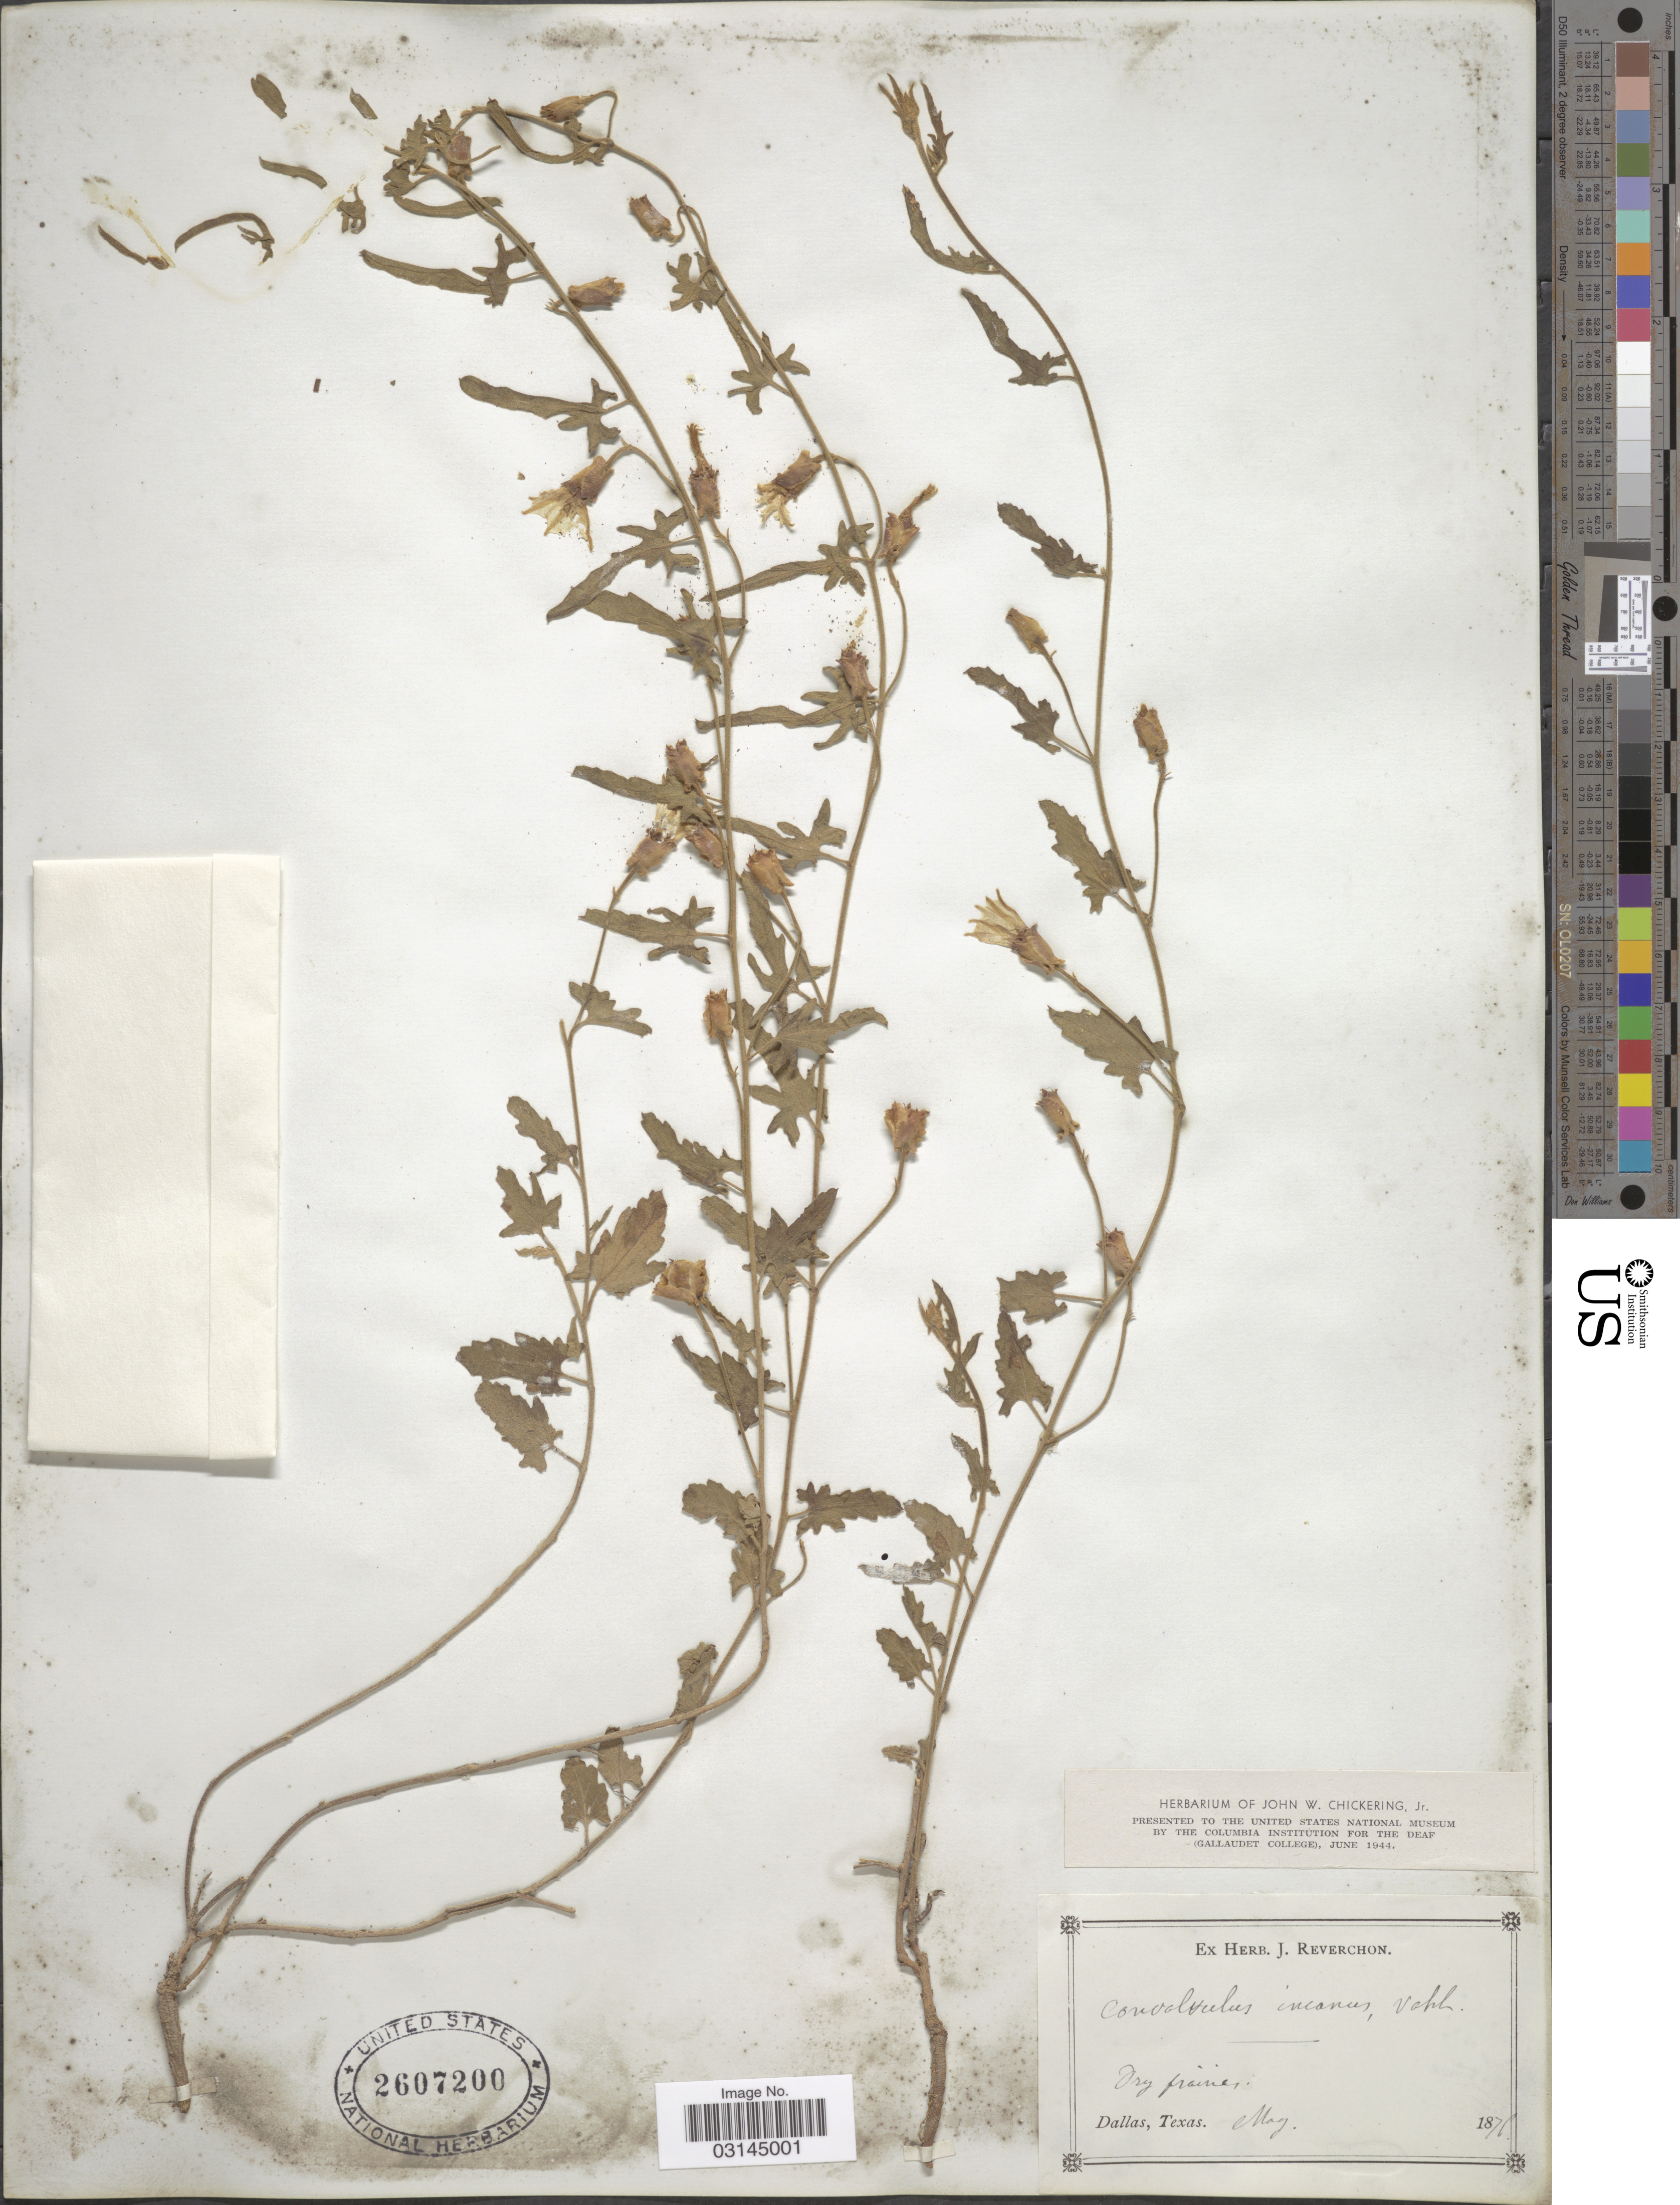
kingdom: Plantae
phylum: Tracheophyta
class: Magnoliopsida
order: Solanales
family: Convolvulaceae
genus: Convolvulus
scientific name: Convolvulus incanus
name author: Vahl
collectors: ex herb. J. Reverchon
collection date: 1871-05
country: United States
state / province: Texas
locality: Dallas.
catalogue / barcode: US 2607200